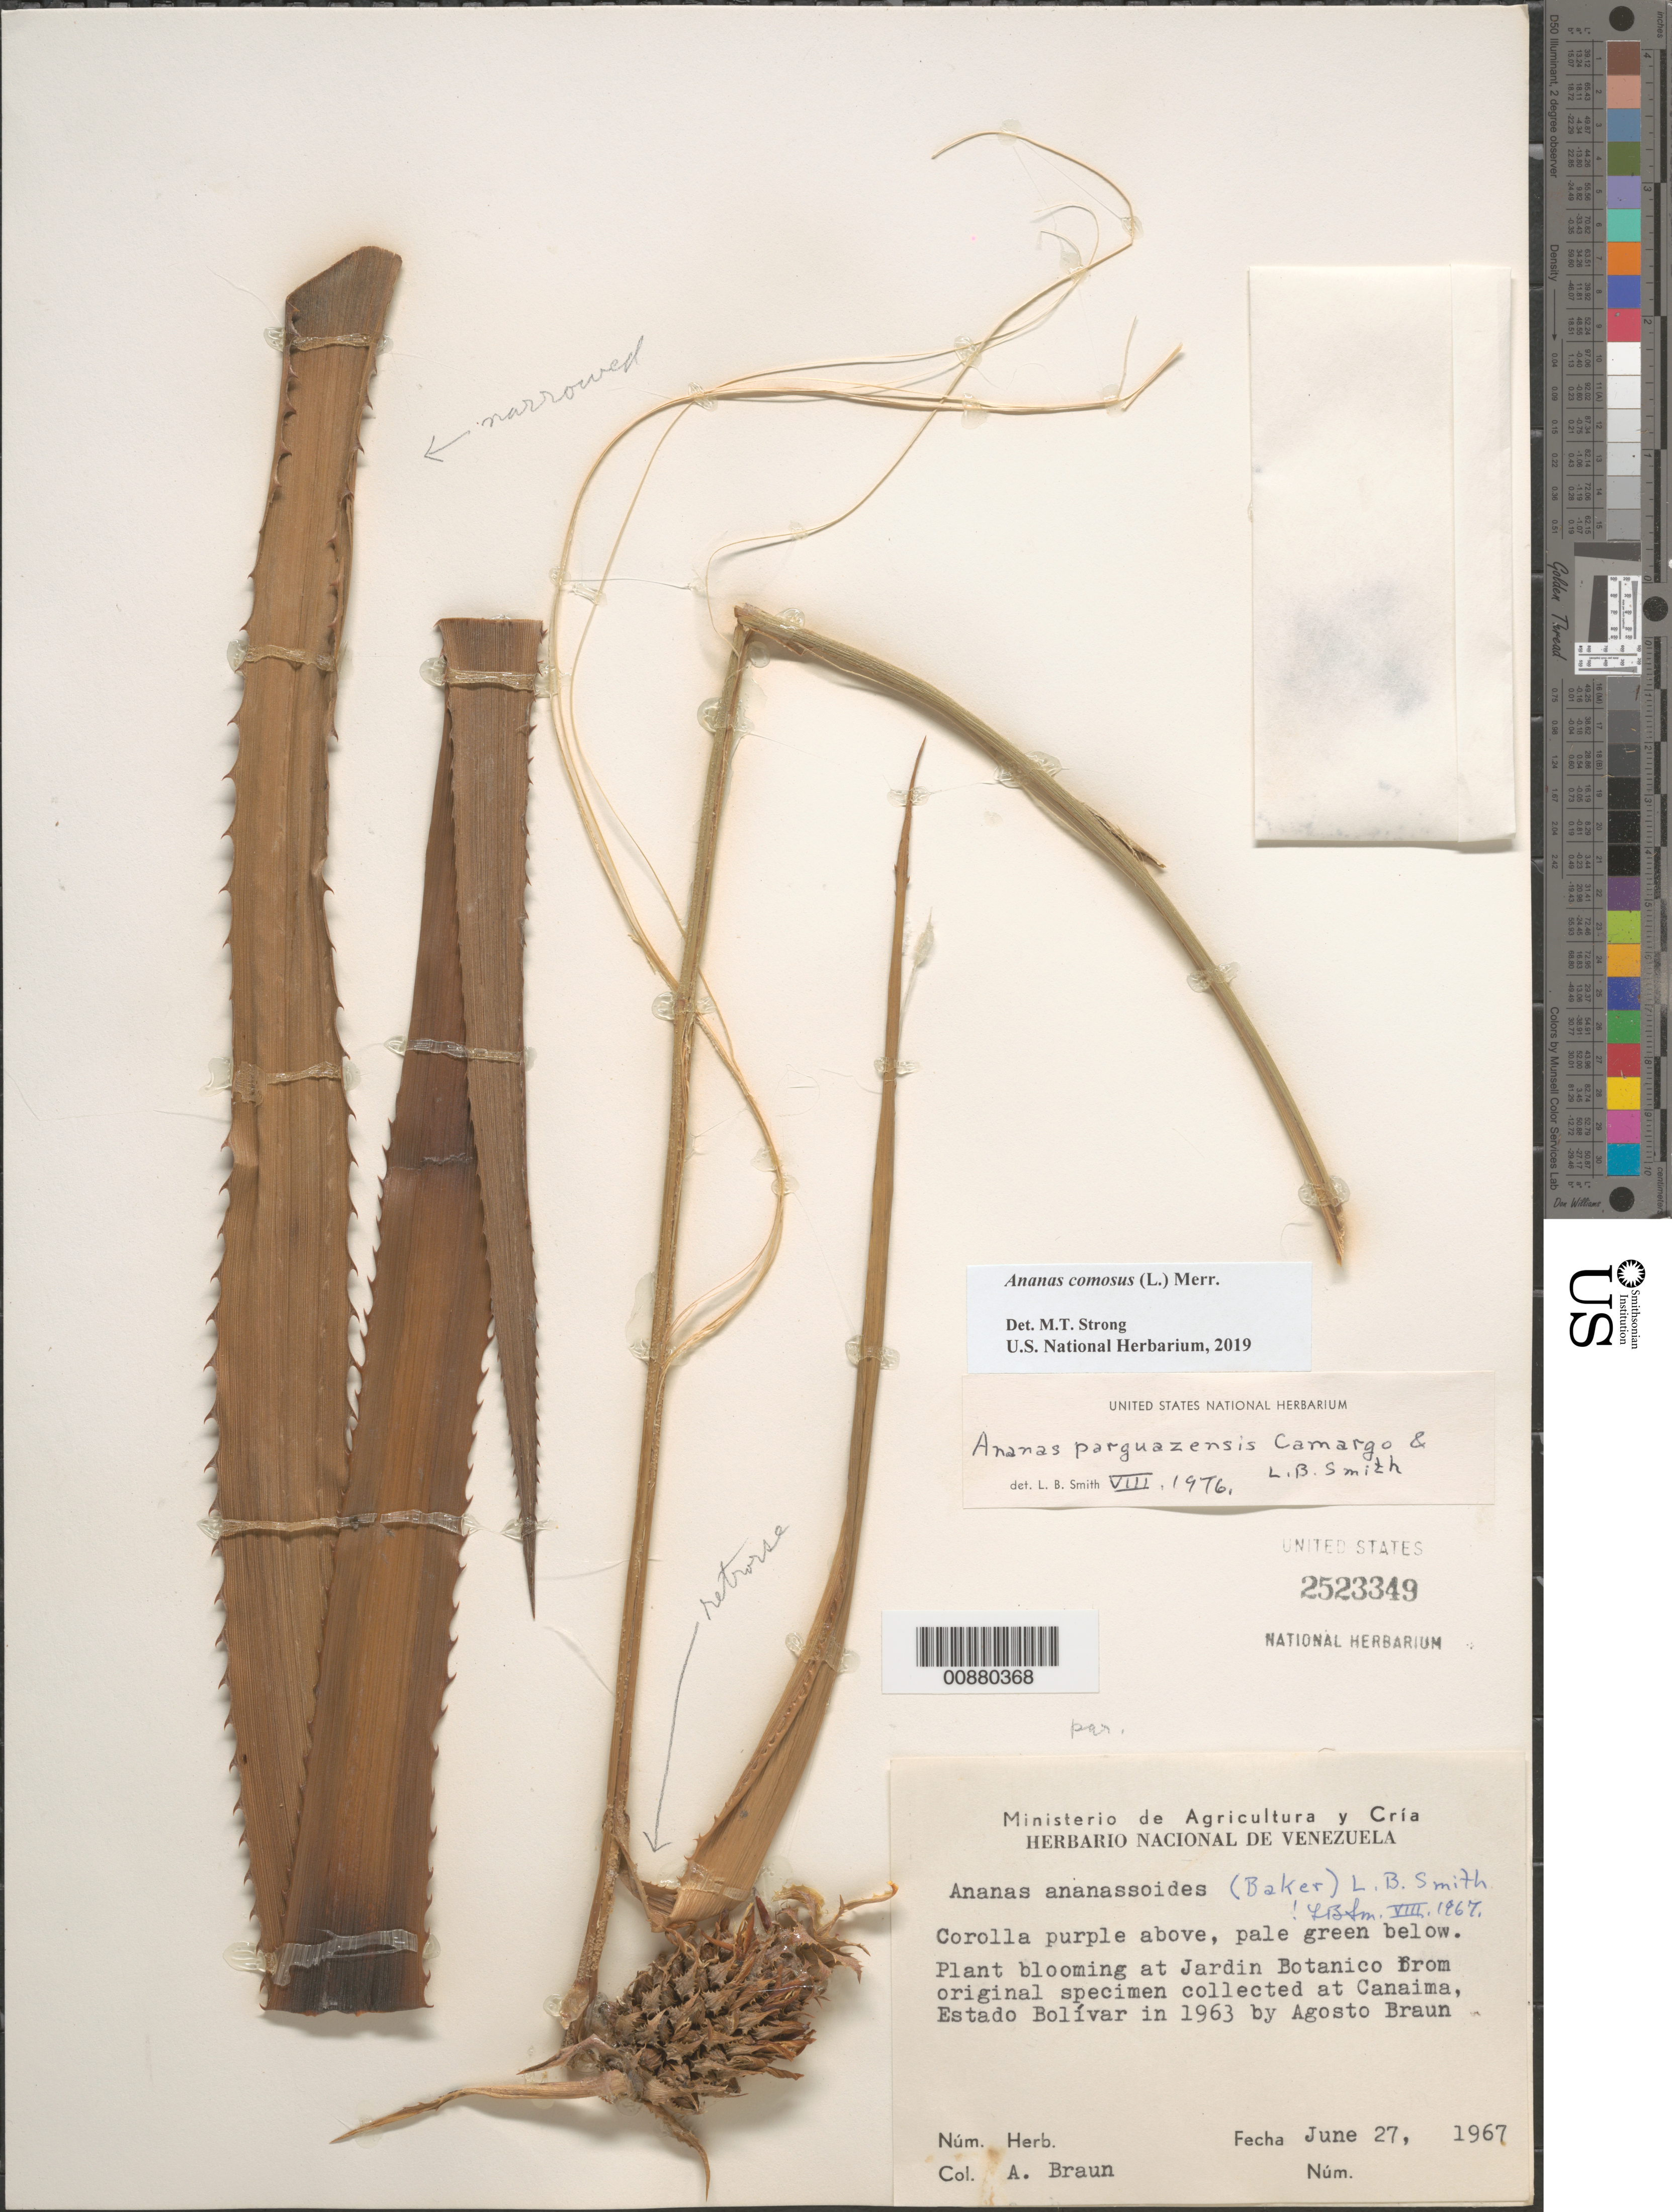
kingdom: Plantae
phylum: Tracheophyta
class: Liliopsida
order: Poales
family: Bromeliaceae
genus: Ananas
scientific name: Ananas comosus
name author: (L.) Merr.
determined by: Strong, Mark T., (BOT), Smithsonian Institution - National Museum of Natural History (UNITED STATES)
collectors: A. Braun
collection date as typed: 27-Jun-67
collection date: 1967-06-27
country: Venezuela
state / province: Bolívar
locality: Jardin Botanico; from original specimen collected at Canaima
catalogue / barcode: US 2523349